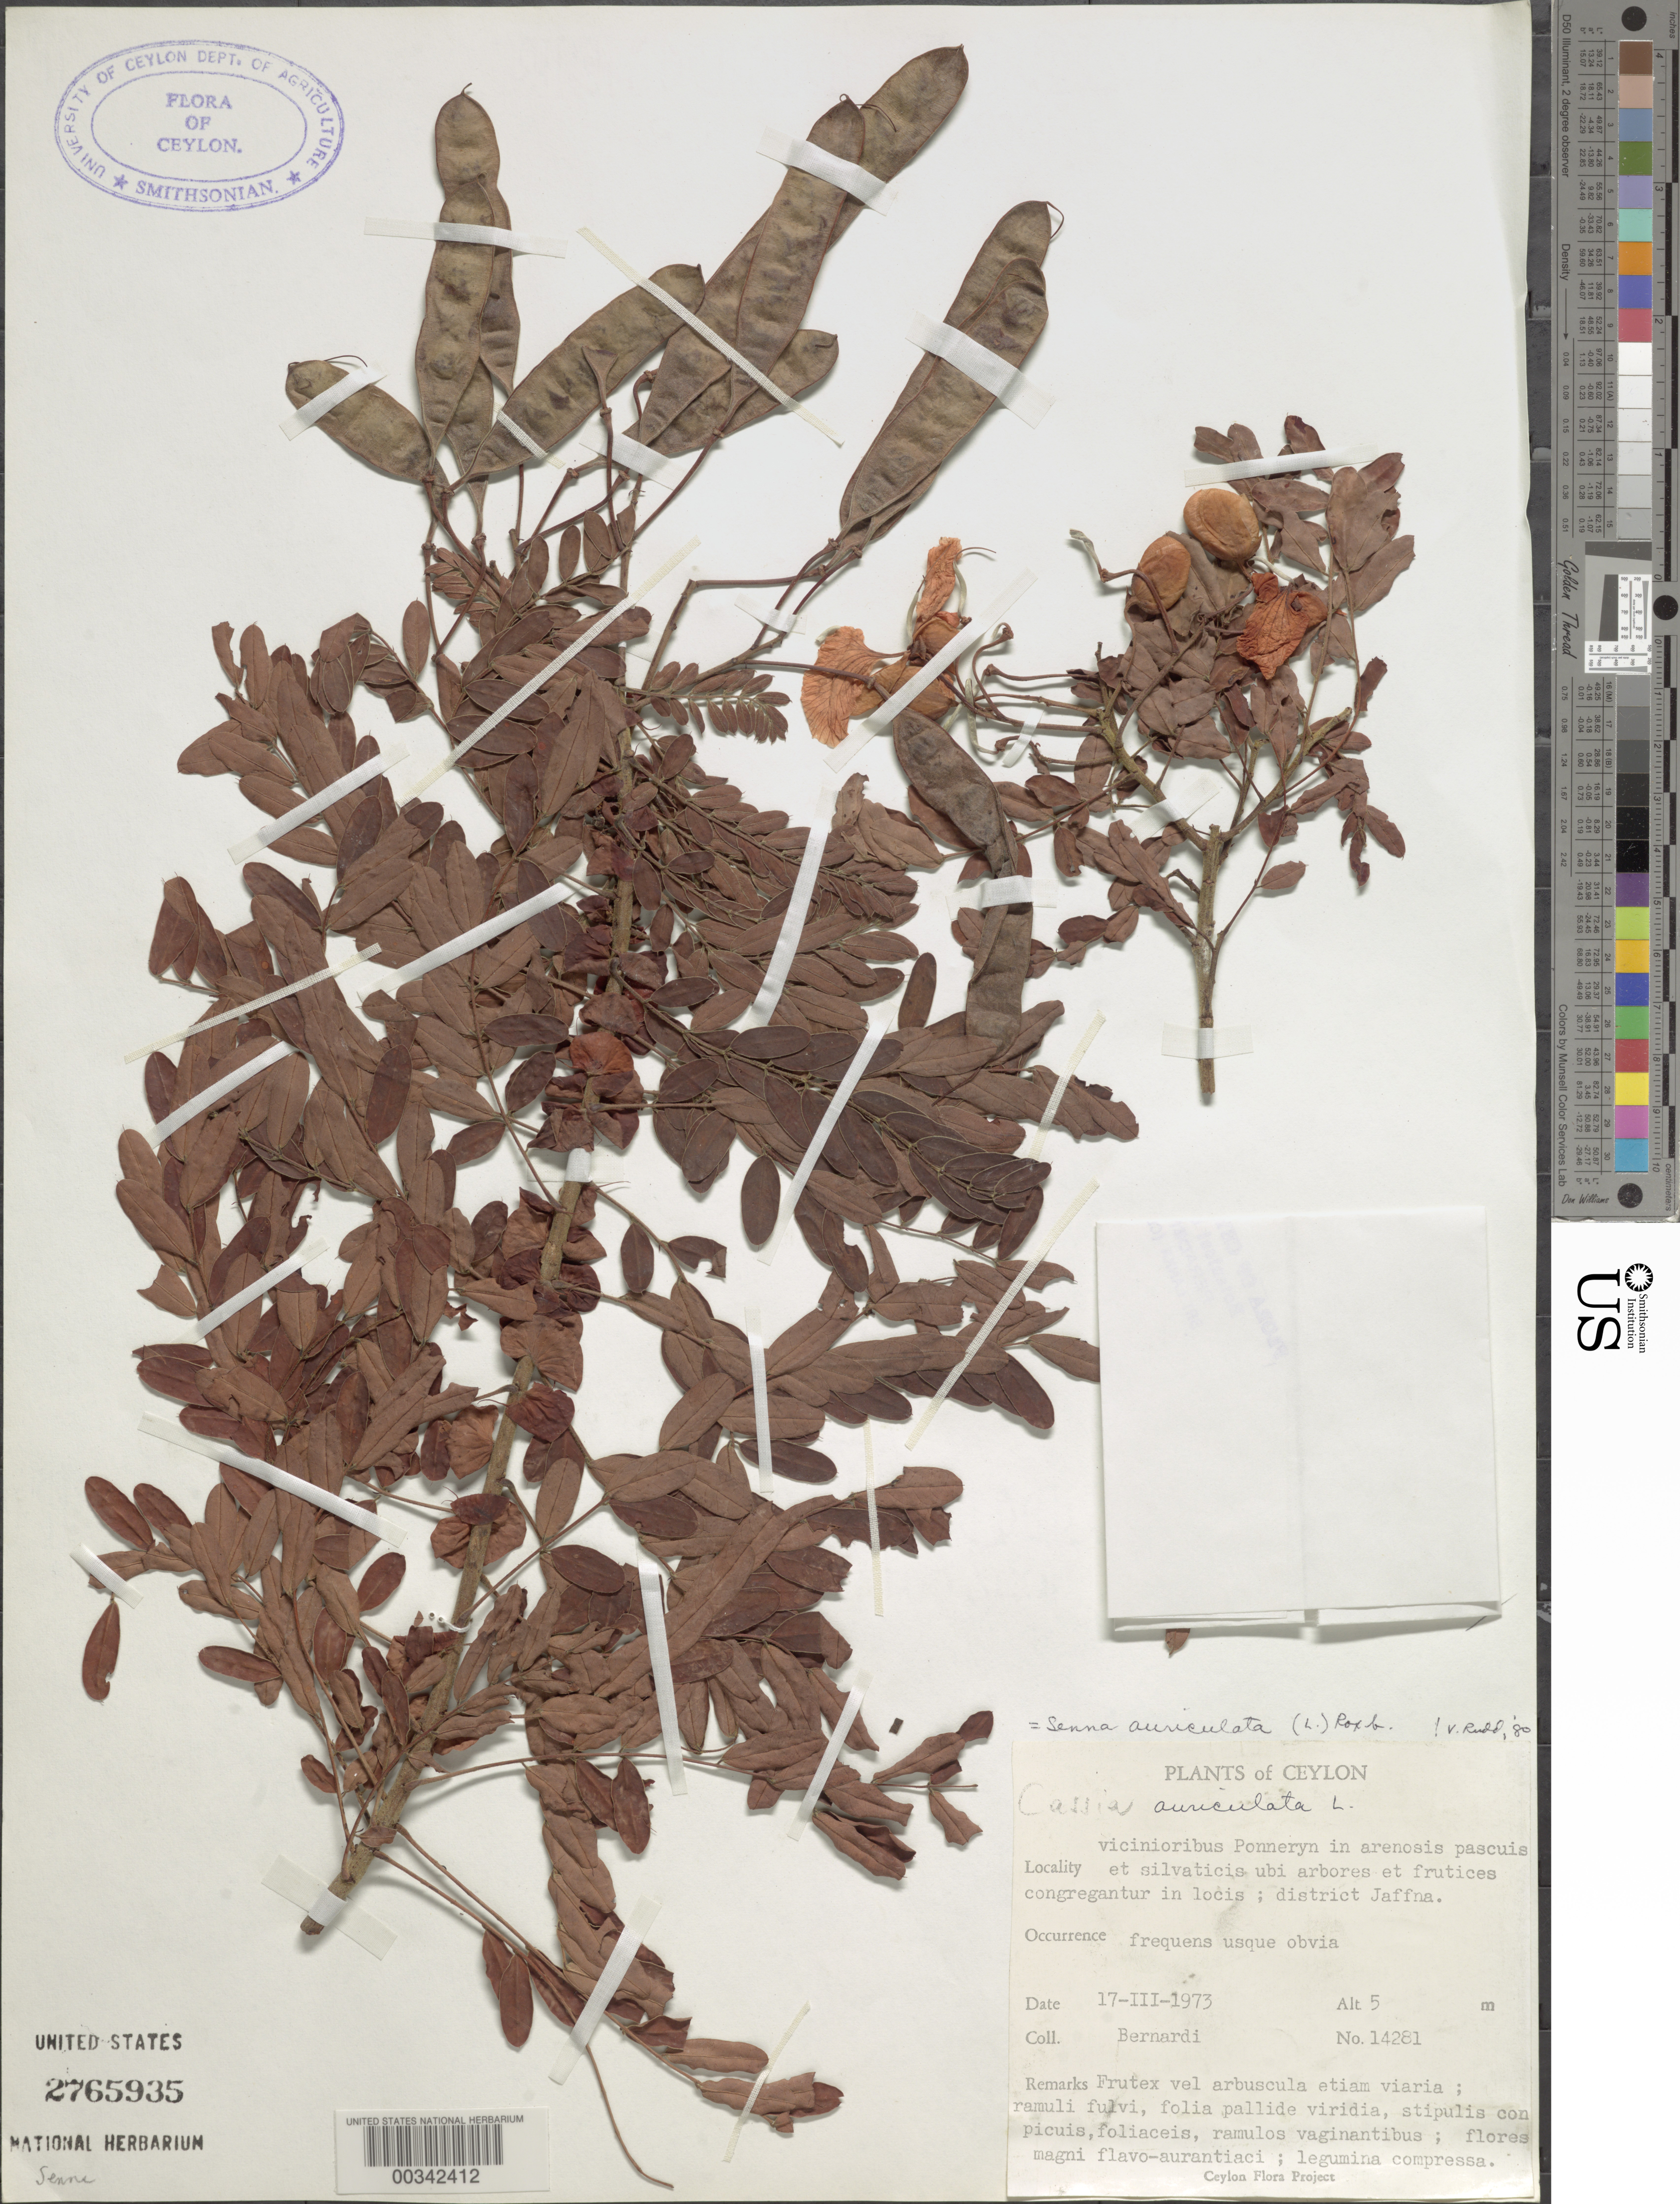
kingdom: Plantae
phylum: Tracheophyta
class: Magnoliopsida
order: Fabales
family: Fabaceae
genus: Senna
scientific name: Senna auriculata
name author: (L.) Roxb.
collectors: W. Bernardi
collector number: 14281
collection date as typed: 17 Mar 1973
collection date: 1973-03-17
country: Sri Lanka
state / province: Northern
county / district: Jaffna Dist.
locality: Vicinity of ponneryn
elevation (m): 5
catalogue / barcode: US 2765935